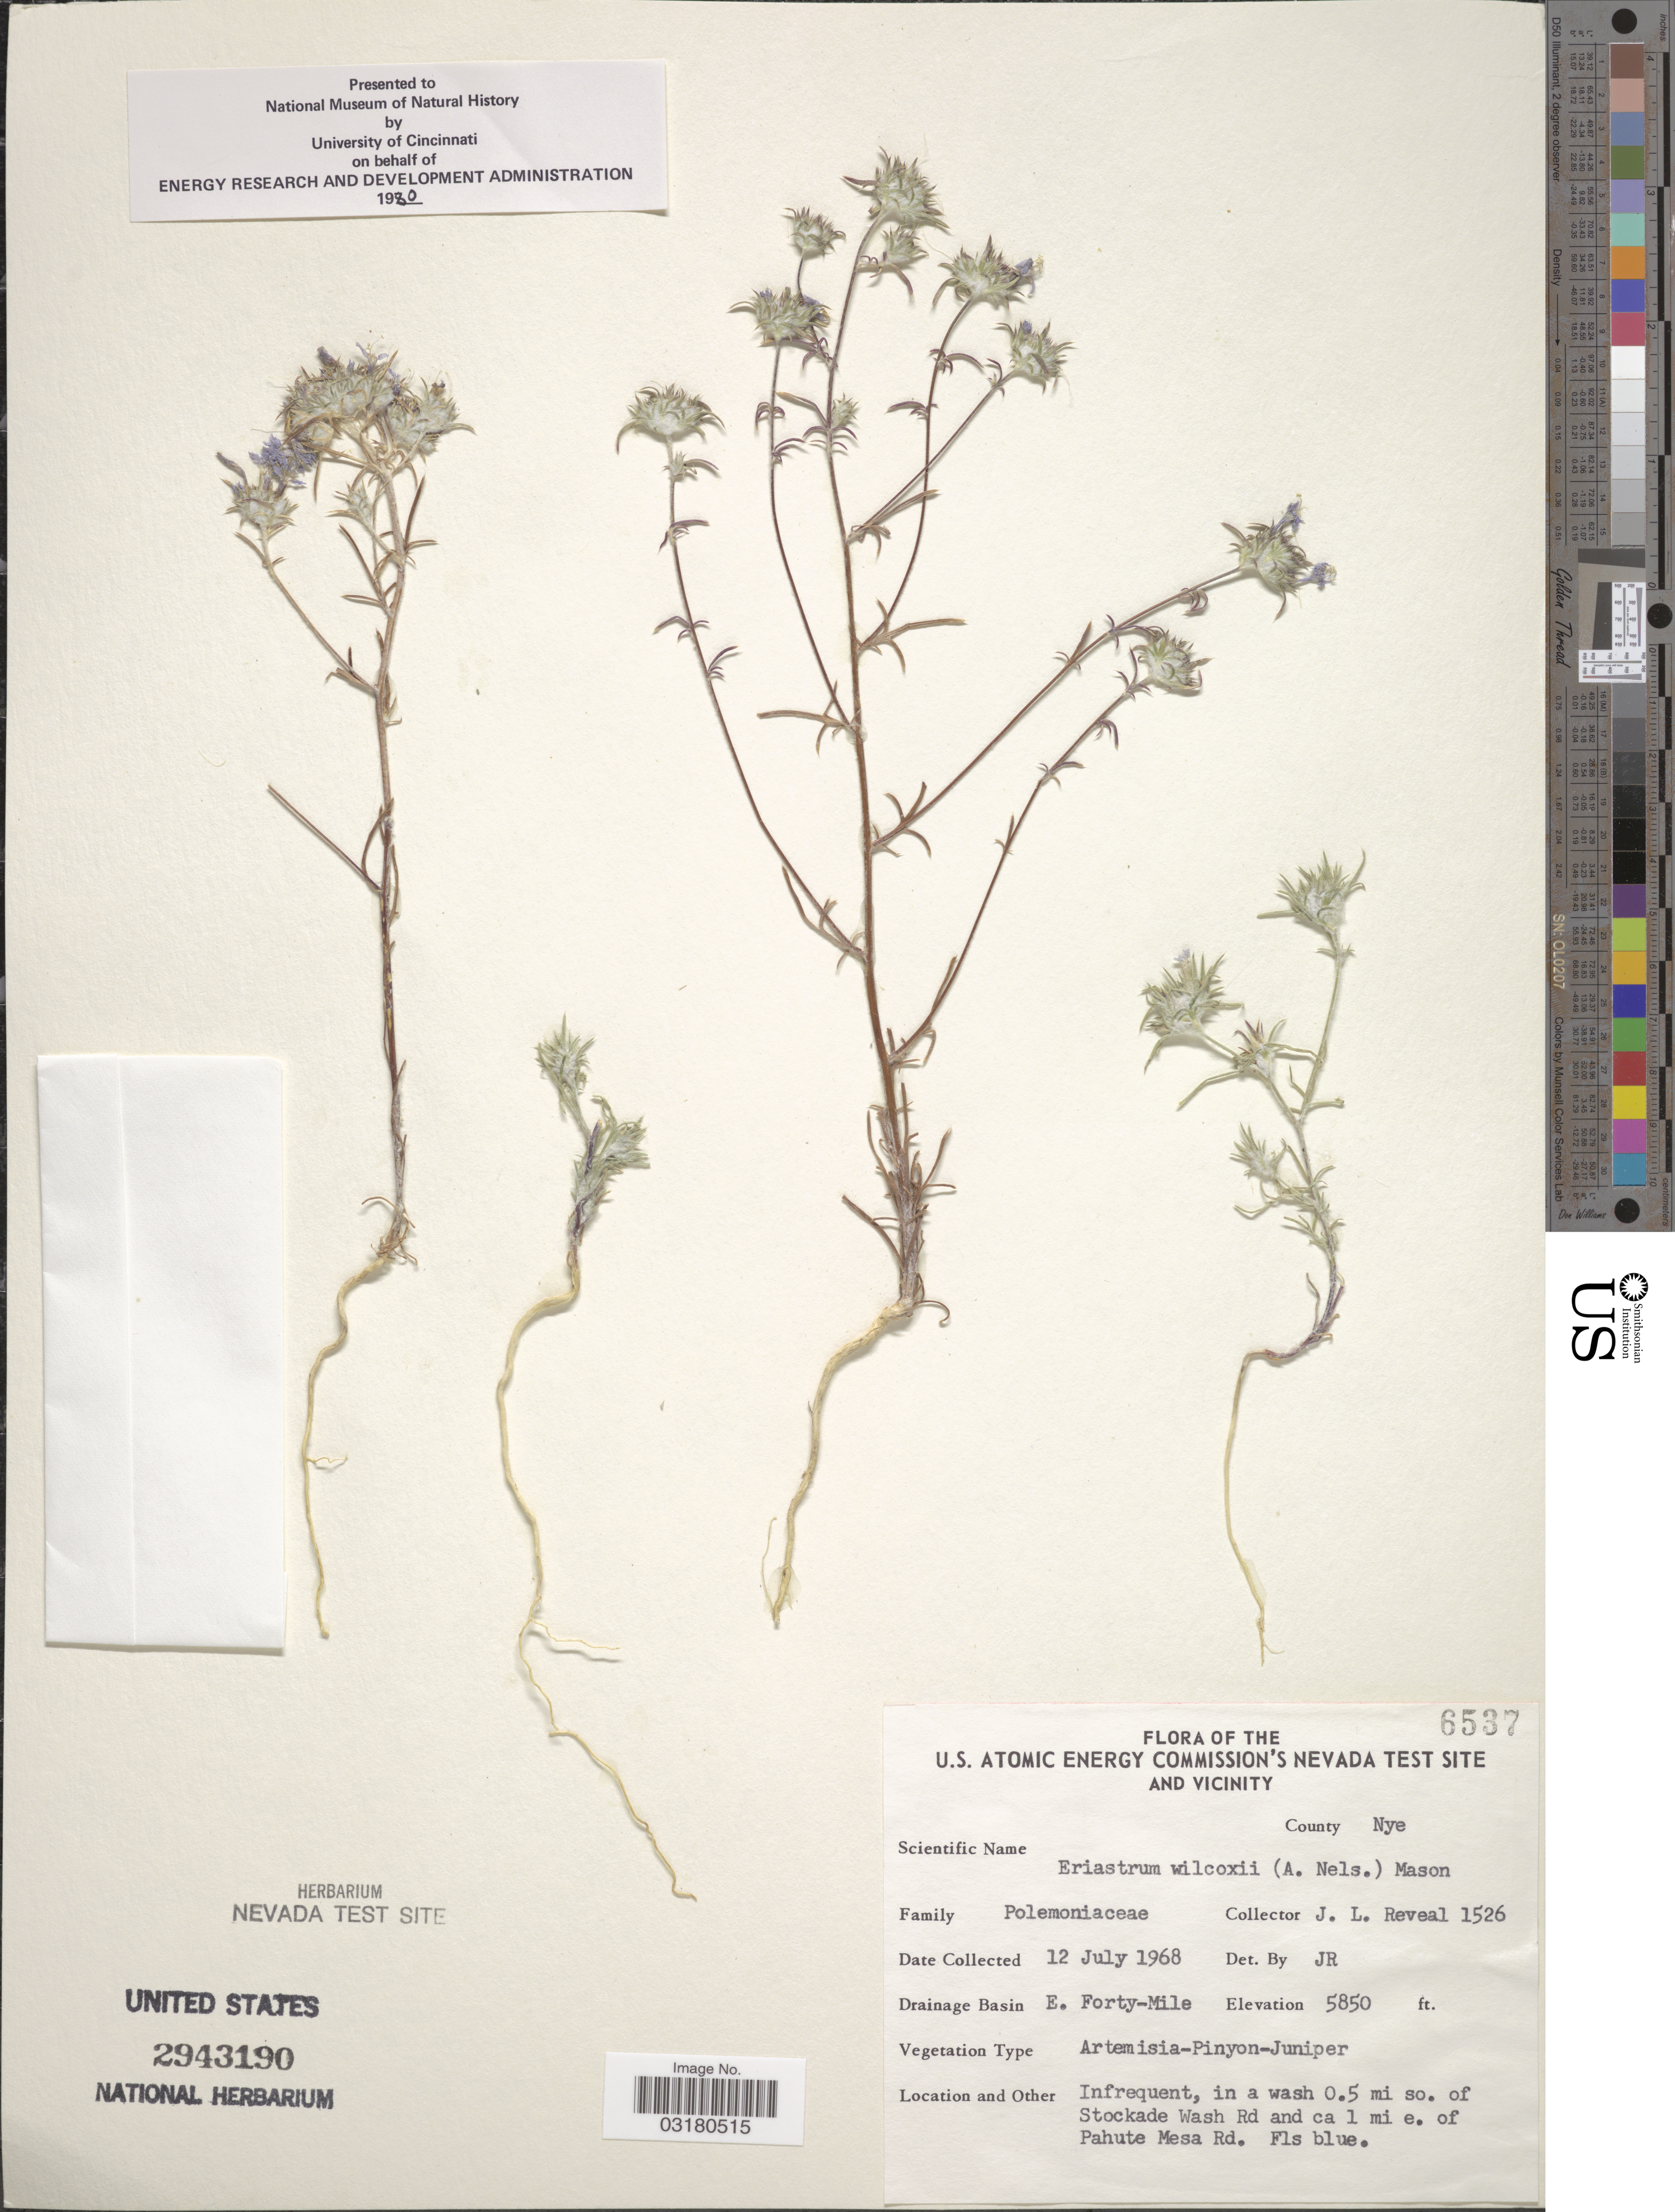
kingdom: Plantae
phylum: Tracheophyta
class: Magnoliopsida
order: Ericales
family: Polemoniaceae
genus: Eriastrum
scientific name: Eriastrum wilcoxii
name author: (A. Nelson) H. Mason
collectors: J. L. Reveal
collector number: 1526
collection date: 1968-07-12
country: United States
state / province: Nevada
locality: U.S. Atomic Energy Commission's Nevada Test Site and Vicinity. County Nye. Drainage Basin E. Forty-Mile. 0.5 mi so. of Stockade Wash Rd and ca 1 mi e. of Pahute Mesa Rd.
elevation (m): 1783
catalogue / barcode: US 2943190